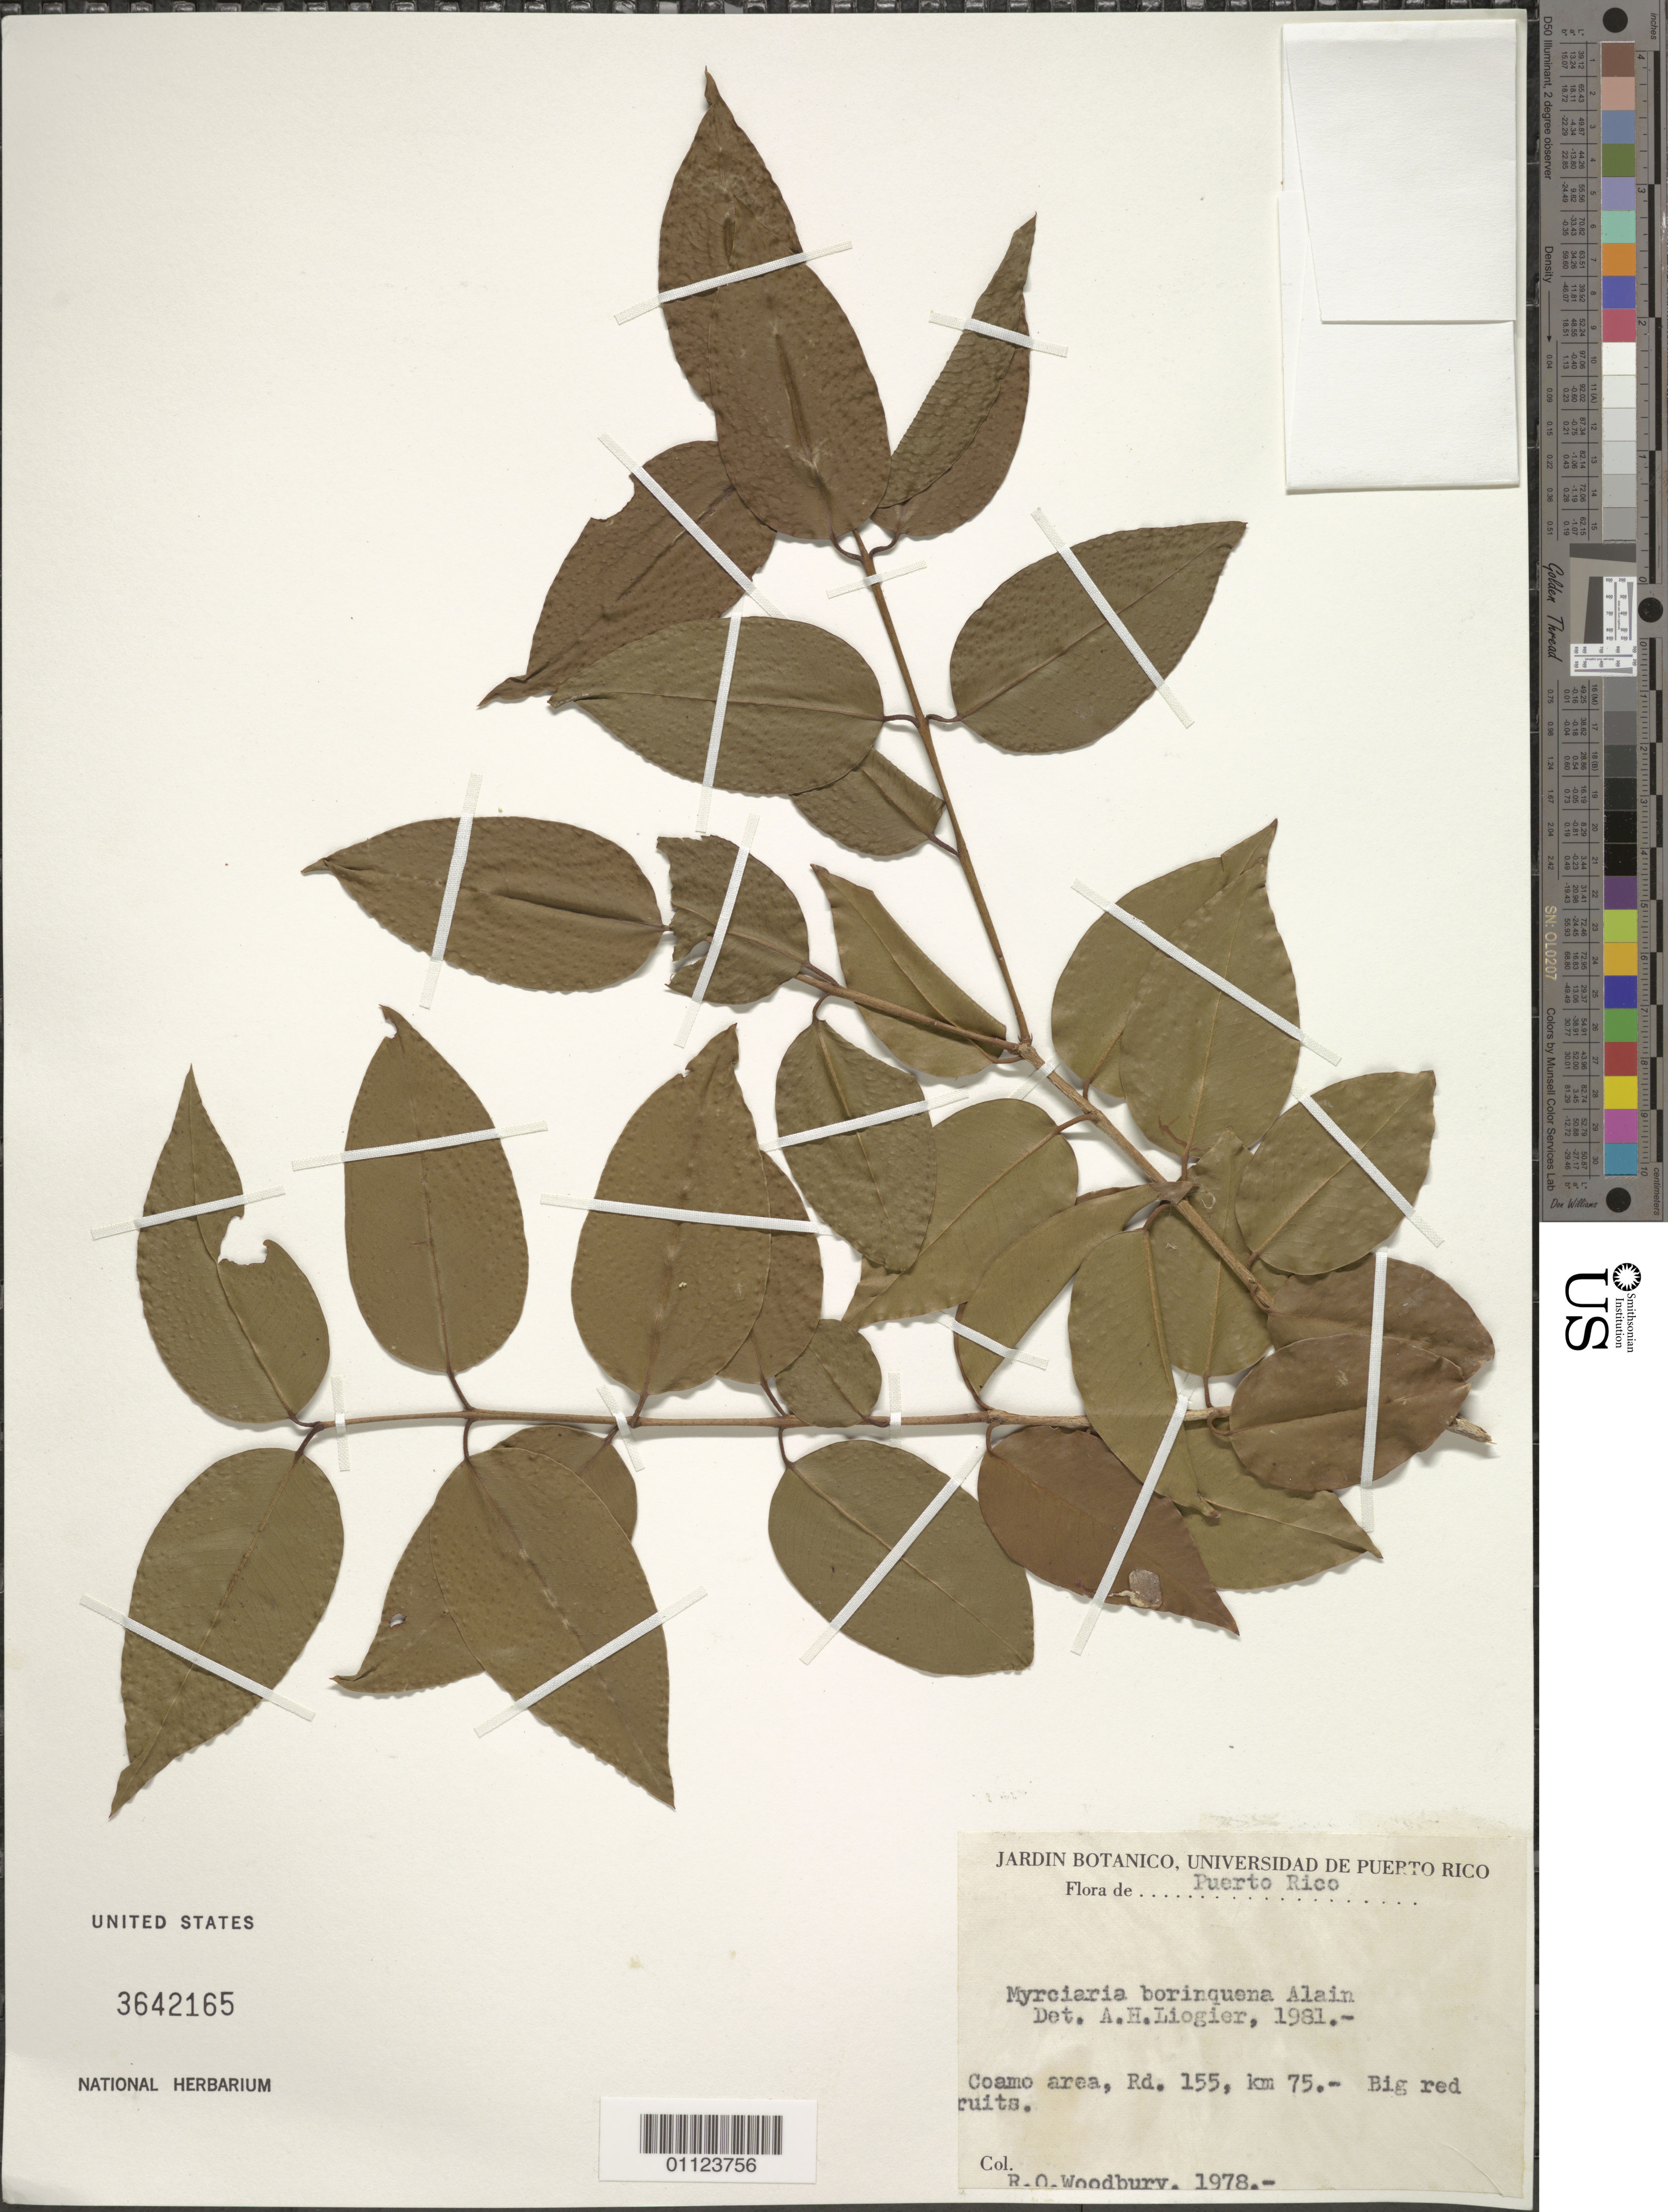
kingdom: Plantae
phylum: Tracheophyta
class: Magnoliopsida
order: Myrtales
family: Myrtaceae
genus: Myrciaria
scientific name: Myrciaria borinquena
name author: Alain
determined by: Liogier, Alain H.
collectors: R. O. Woodbury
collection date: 1978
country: Puerto Rico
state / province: Coamo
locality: Coamo area, Rd. 155, km 75.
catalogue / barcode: US 3642165